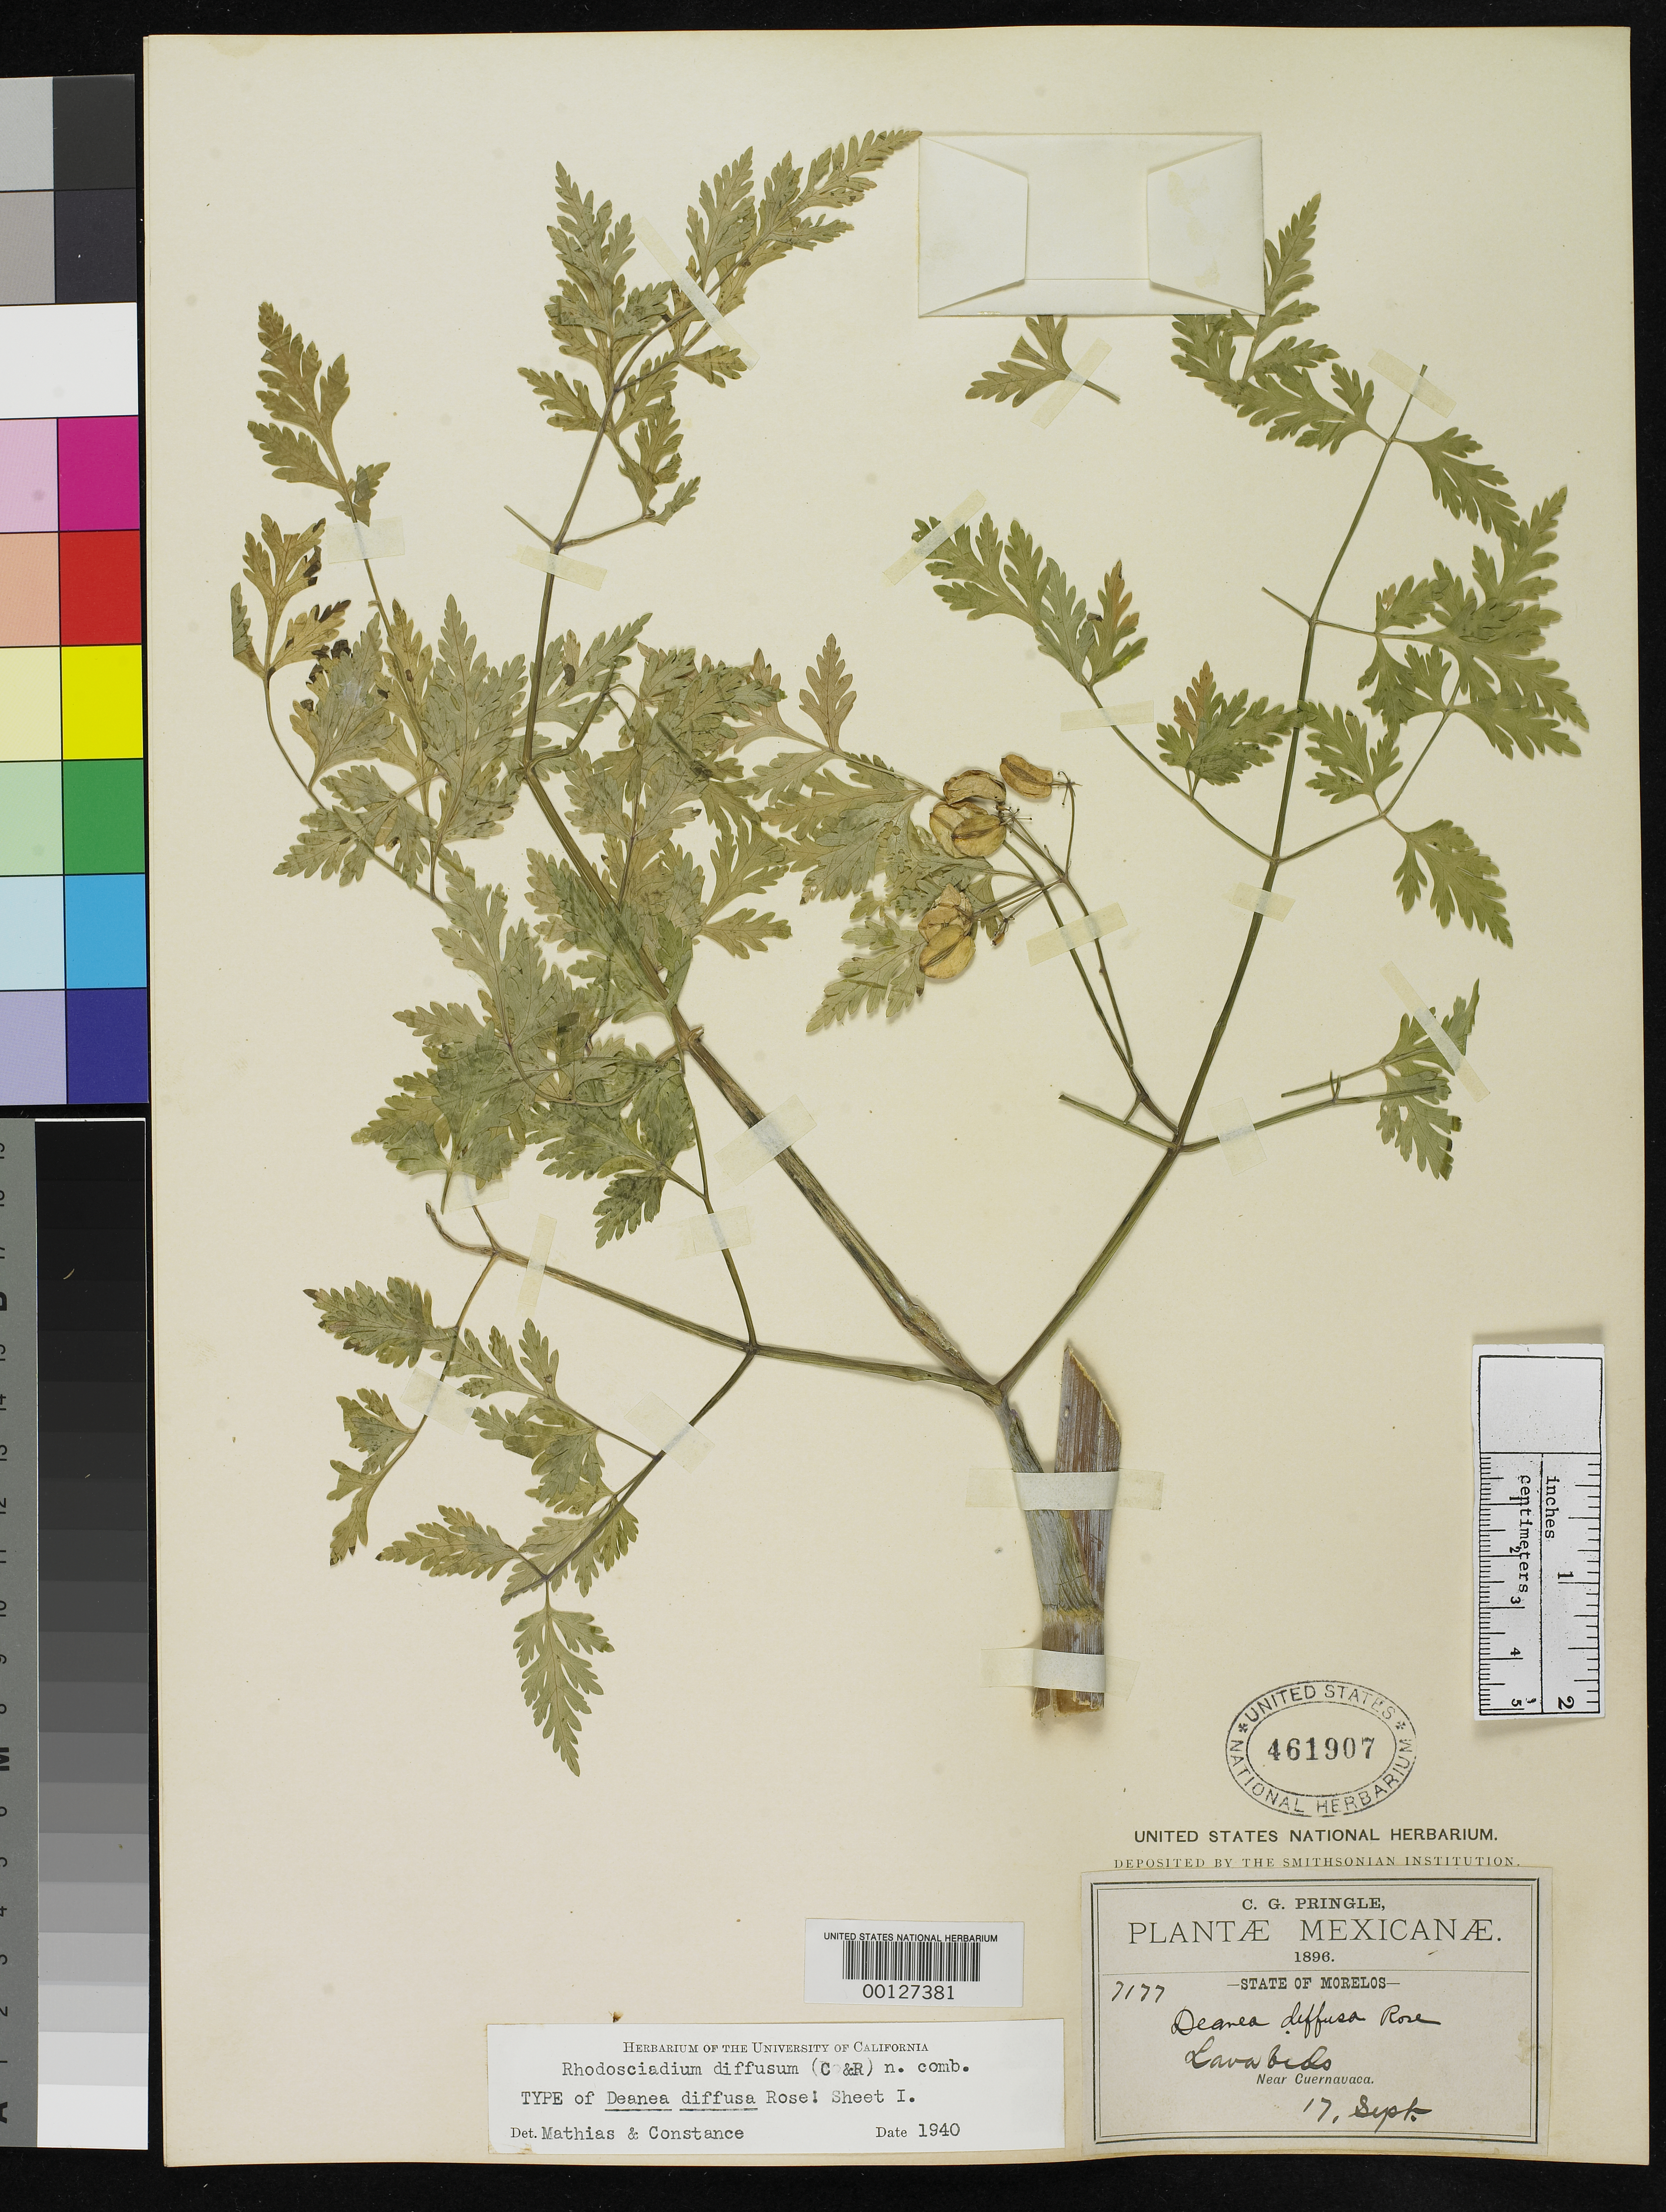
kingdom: Plantae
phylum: Tracheophyta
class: Magnoliopsida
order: Apiales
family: Apiaceae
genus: Deanea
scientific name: Deanea diffusa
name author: J.M. Coult. & Rose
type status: Holotype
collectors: C. G. Pringle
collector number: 7177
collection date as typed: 17 Sep 1896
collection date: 1896-09-17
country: Mexico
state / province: Morelos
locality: Near Cuernavaca.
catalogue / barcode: US 461907